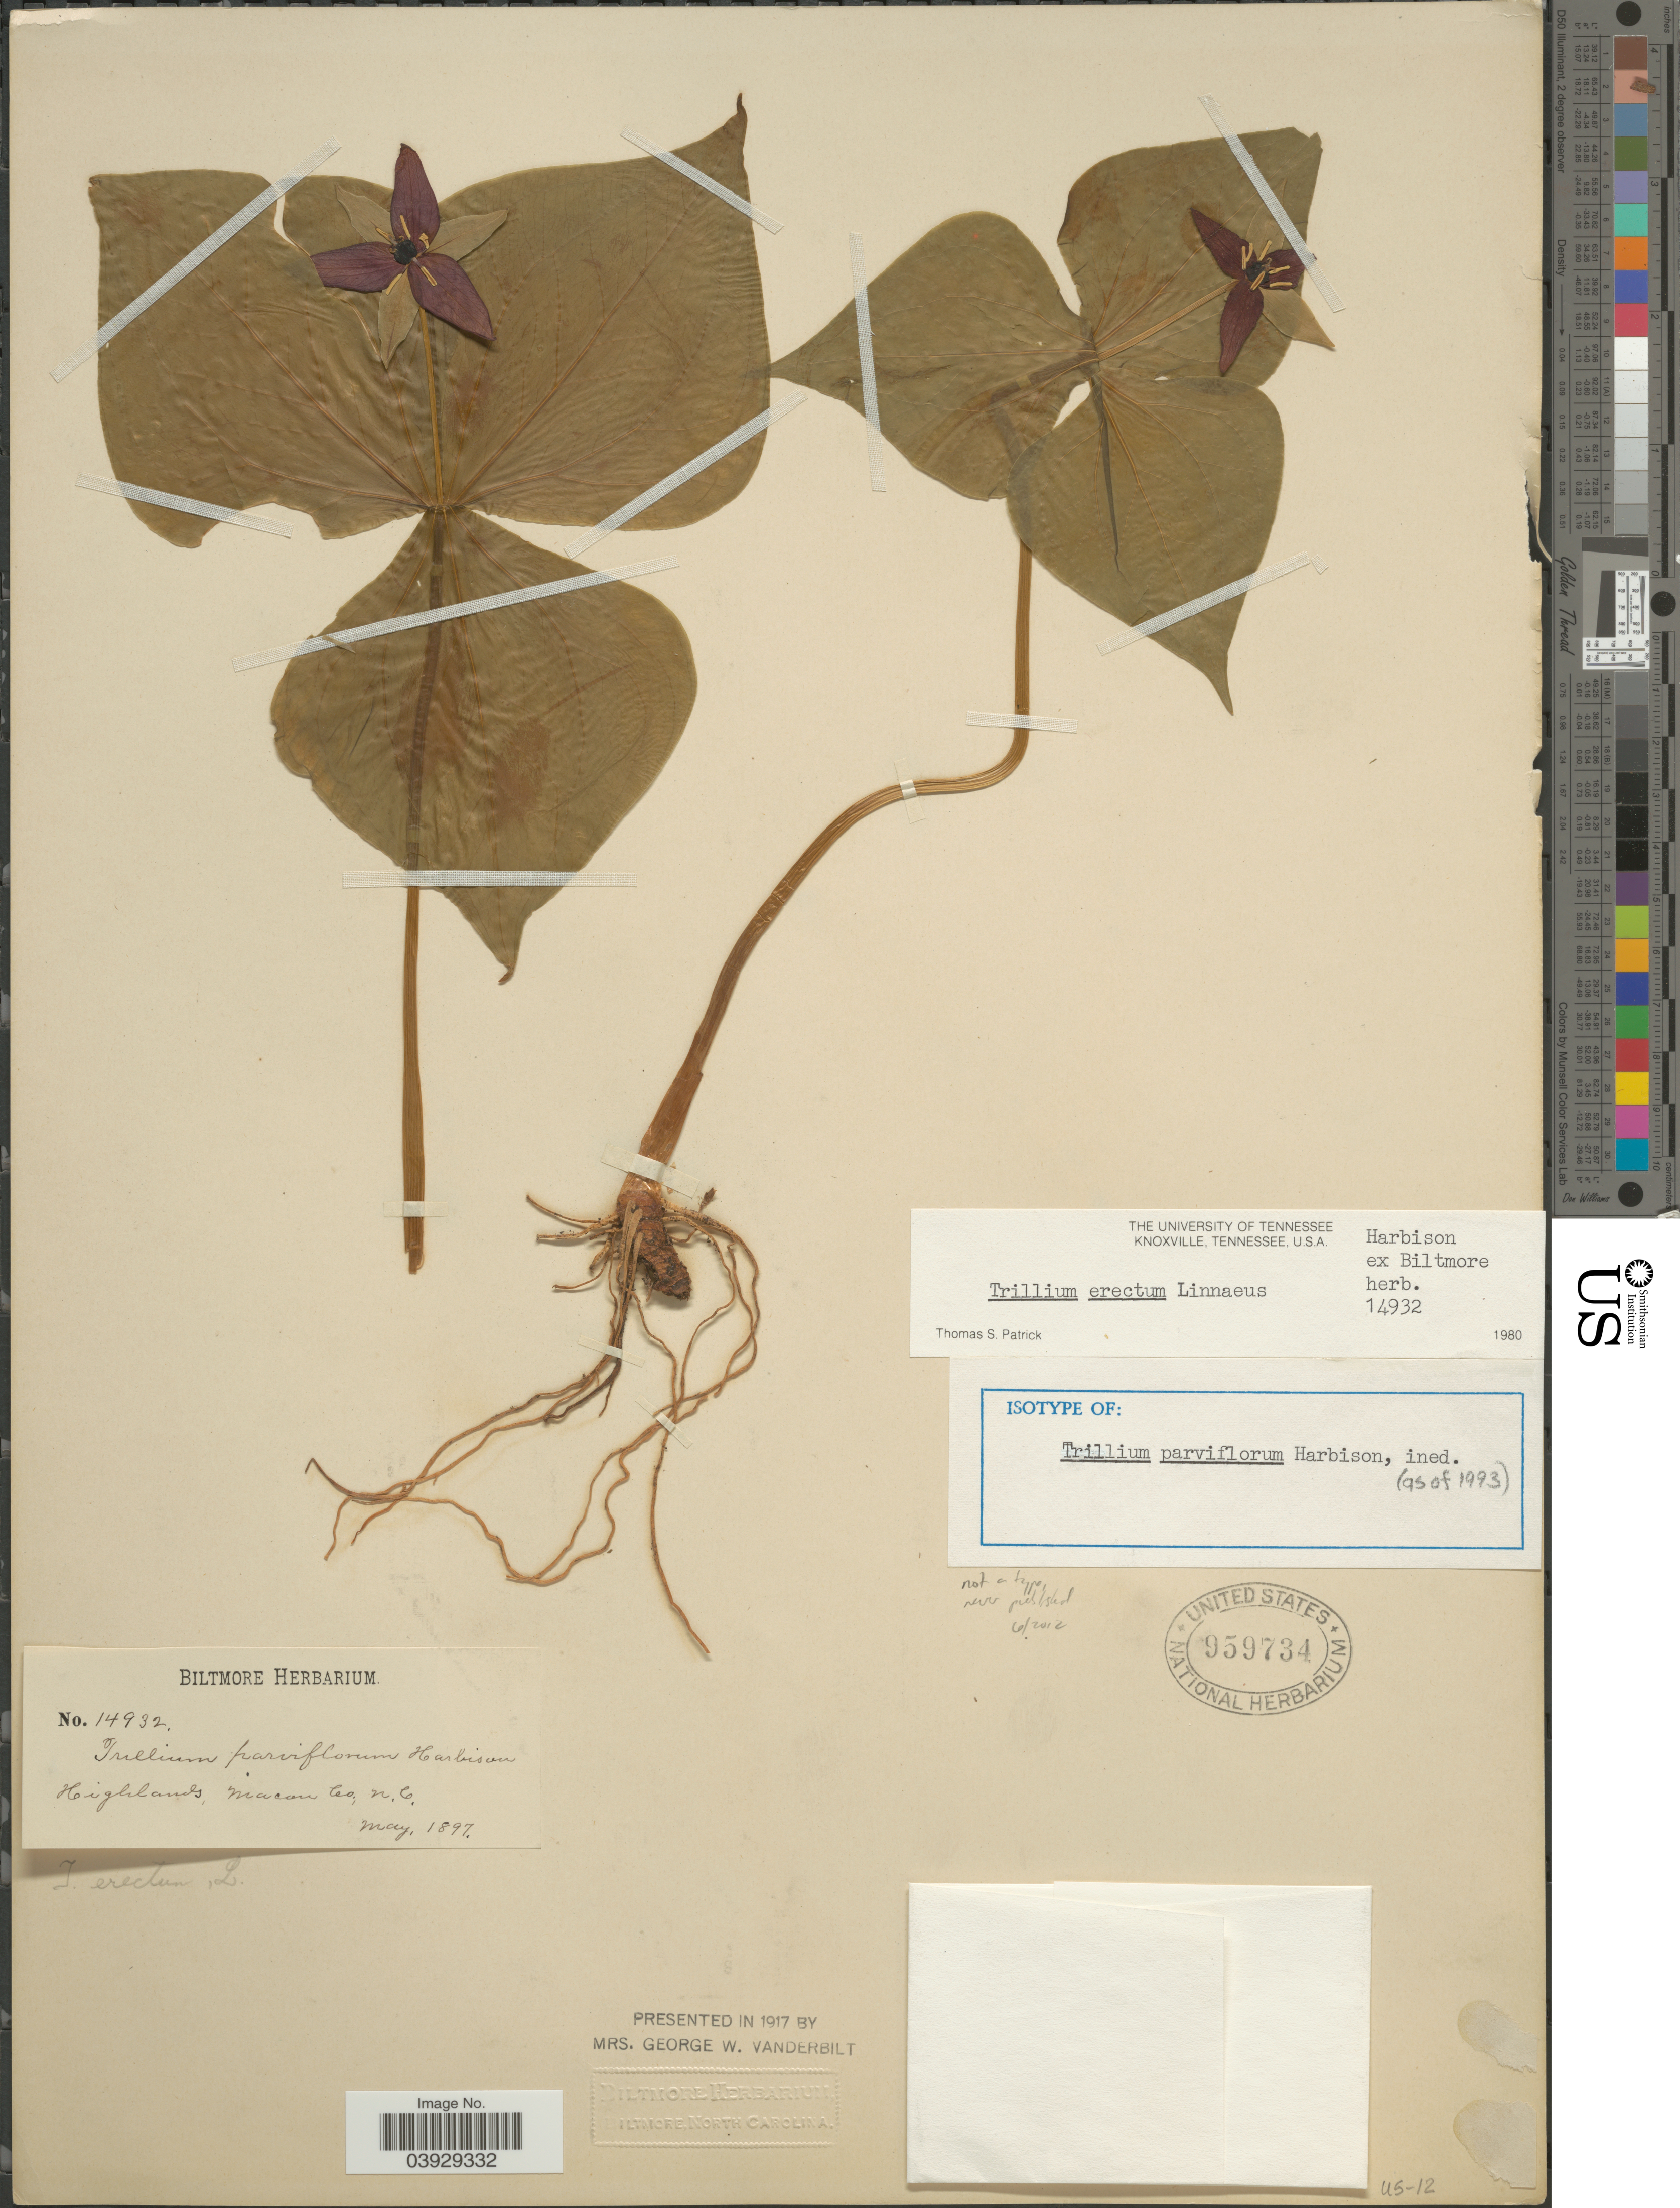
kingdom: Plantae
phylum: Tracheophyta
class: Liliopsida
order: Liliales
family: Melanthiaceae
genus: Trillium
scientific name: Trillium erectum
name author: L.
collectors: ex herb. Biltmore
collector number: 14932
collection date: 1897-05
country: United States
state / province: North Carolina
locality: Highlands, Macoun Co.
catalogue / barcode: US 959734